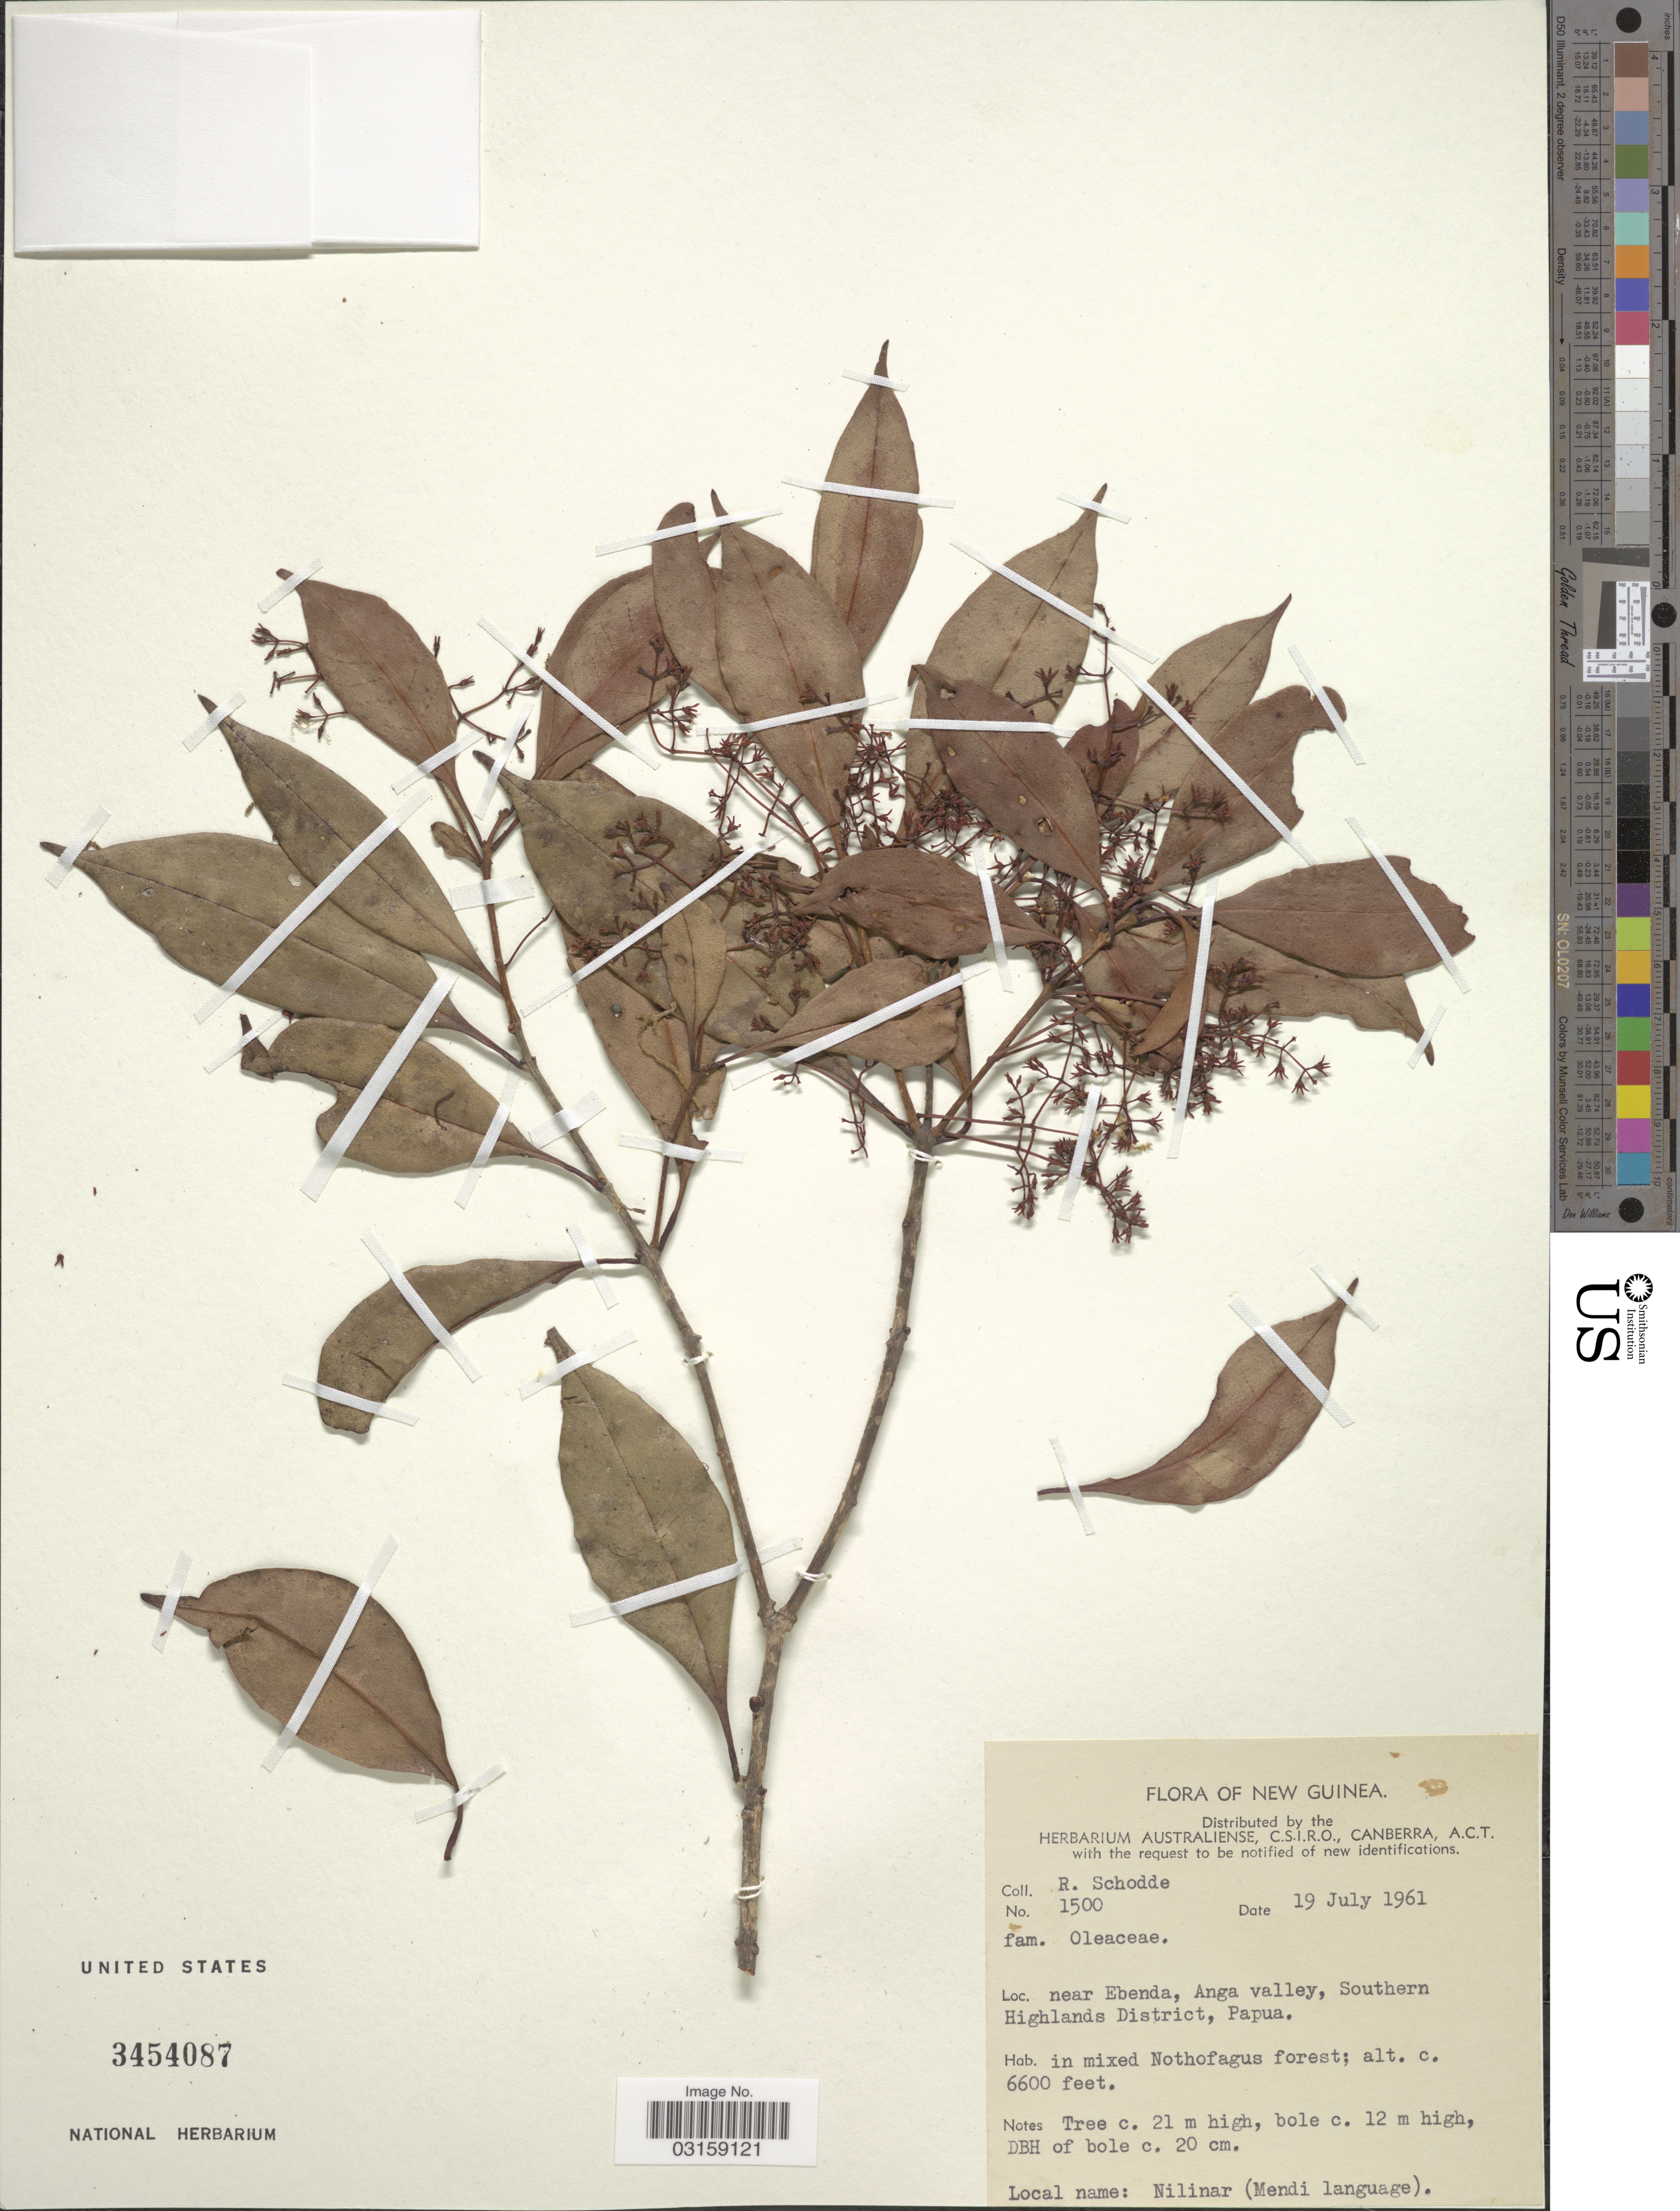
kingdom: Plantae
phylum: Tracheophyta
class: Magnoliopsida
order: Lamiales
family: Oleaceae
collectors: R. Schodde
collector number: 1500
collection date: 1961-07-19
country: Papua New Guinea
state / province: Southern Highlands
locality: New Guinea. Near Ebenda, Anga valley, Southern Highlands District, Papua.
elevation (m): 2012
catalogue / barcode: US 3454087